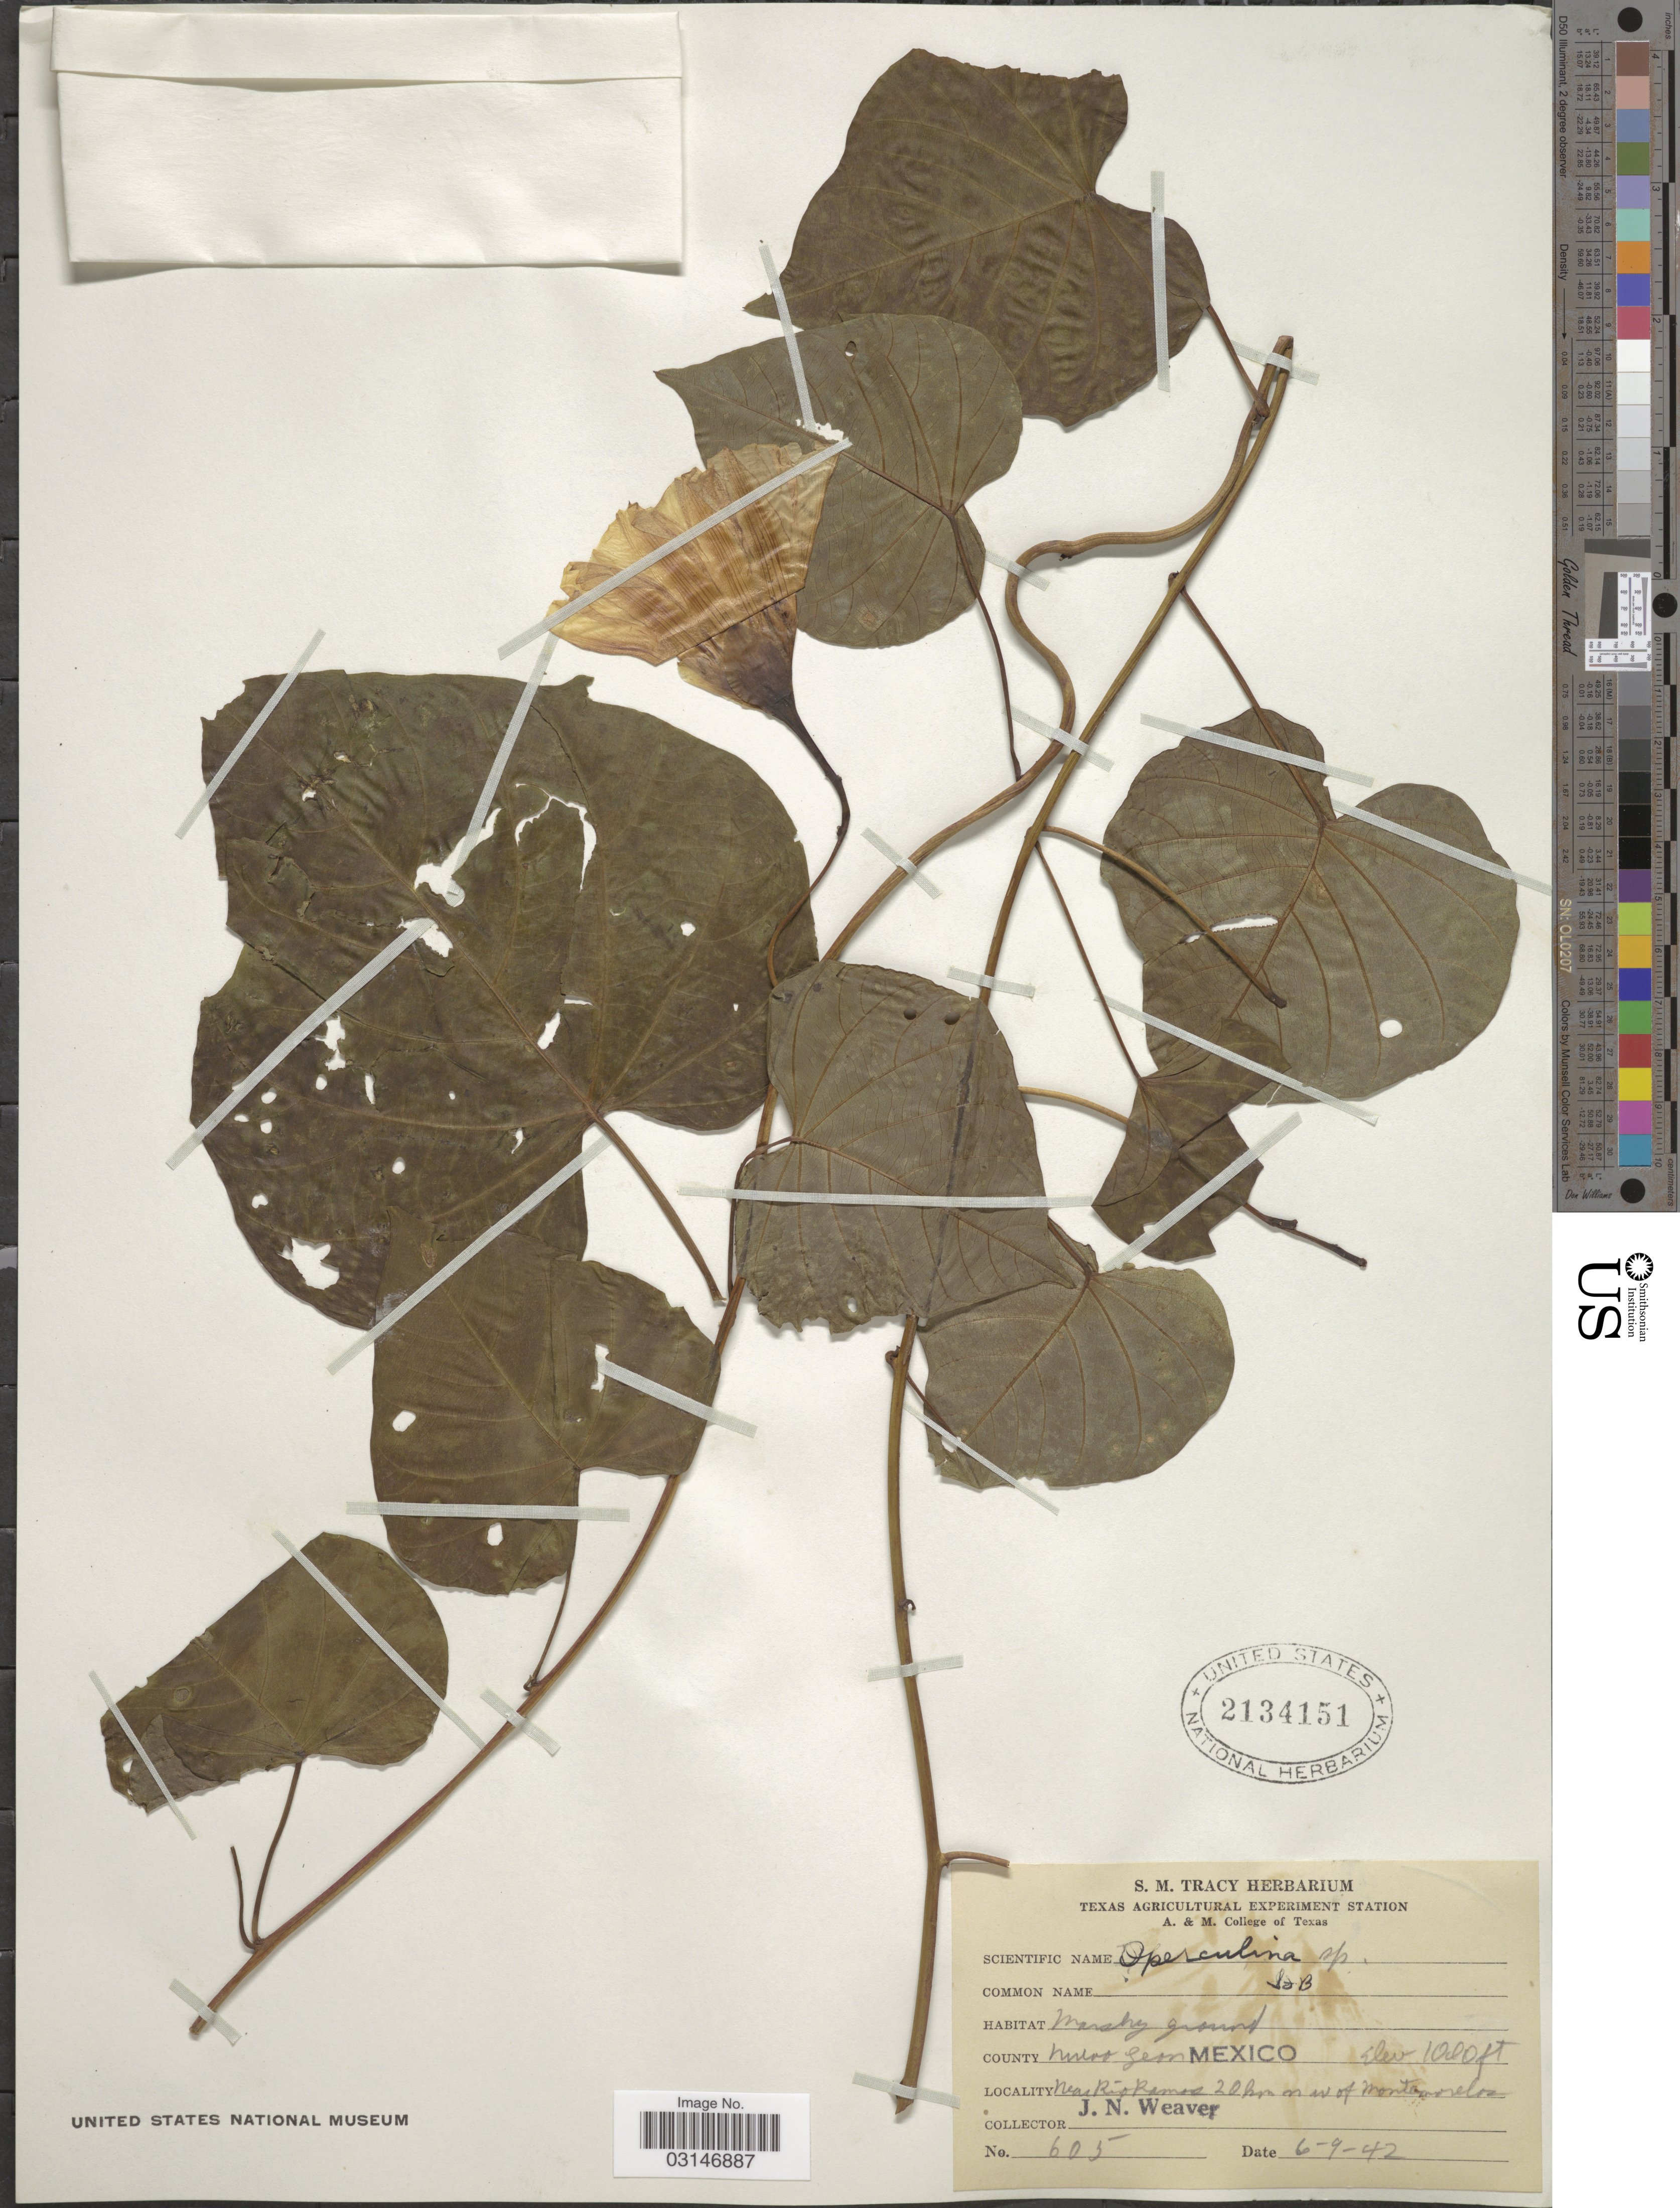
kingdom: Plantae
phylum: Tracheophyta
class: Magnoliopsida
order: Solanales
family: Convolvulaceae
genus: Distimake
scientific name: Distimake discoidesperma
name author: (Donn. Sm.) A. R. Simões & Sim.-Bianch.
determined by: Strong, Mark T., (BOT), Smithsonian Institution - National Museum of Natural History (UNITED STATES)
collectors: J. N. Weaver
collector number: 605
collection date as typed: Transcribed d/m/y: 6/9/42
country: Mexico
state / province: Nuevo León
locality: County Nuevo Leon, Near Rio Ramos 20 km n.w. of Montemorelos.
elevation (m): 305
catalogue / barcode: US 2134151